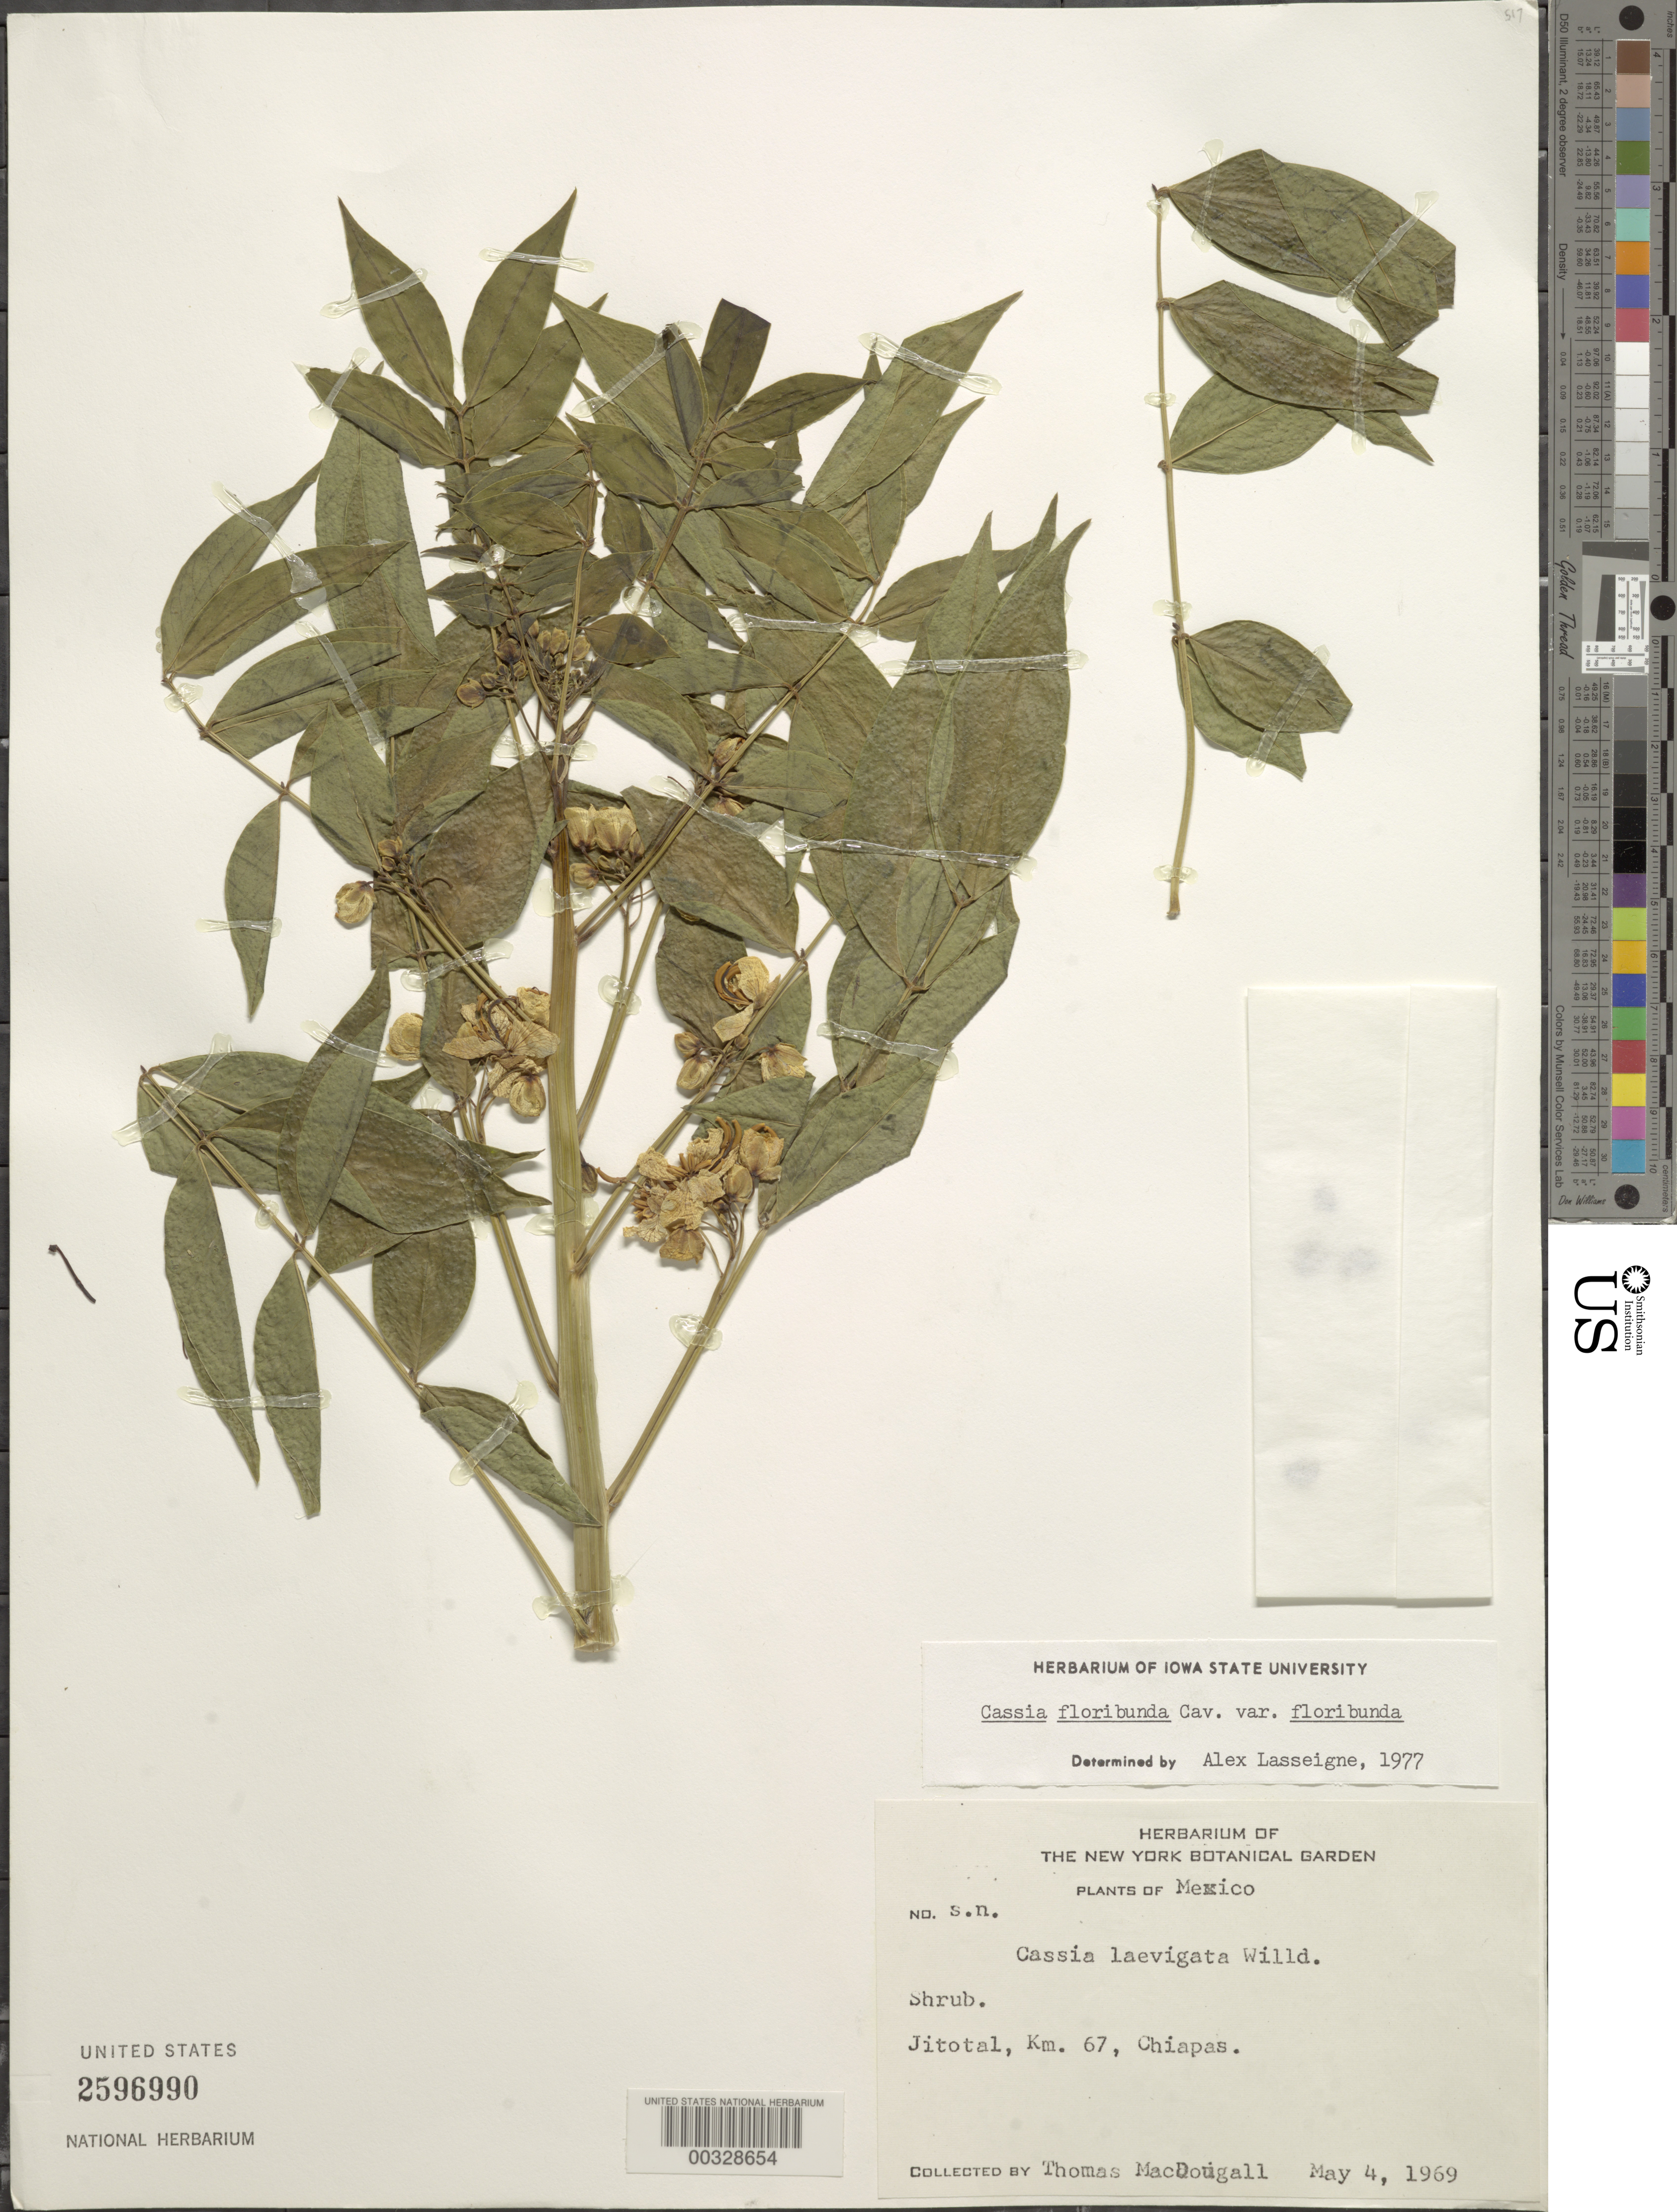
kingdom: Plantae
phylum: Tracheophyta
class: Magnoliopsida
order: Fabales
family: Fabaceae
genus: Senna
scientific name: Senna x floribunda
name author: (Cav.) H.S. Irwin & Barneby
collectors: T. Macdougall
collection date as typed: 04 May 1969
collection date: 1969-05-04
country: Mexico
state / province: Chiapas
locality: Jitotal, km 67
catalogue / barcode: US 2596990